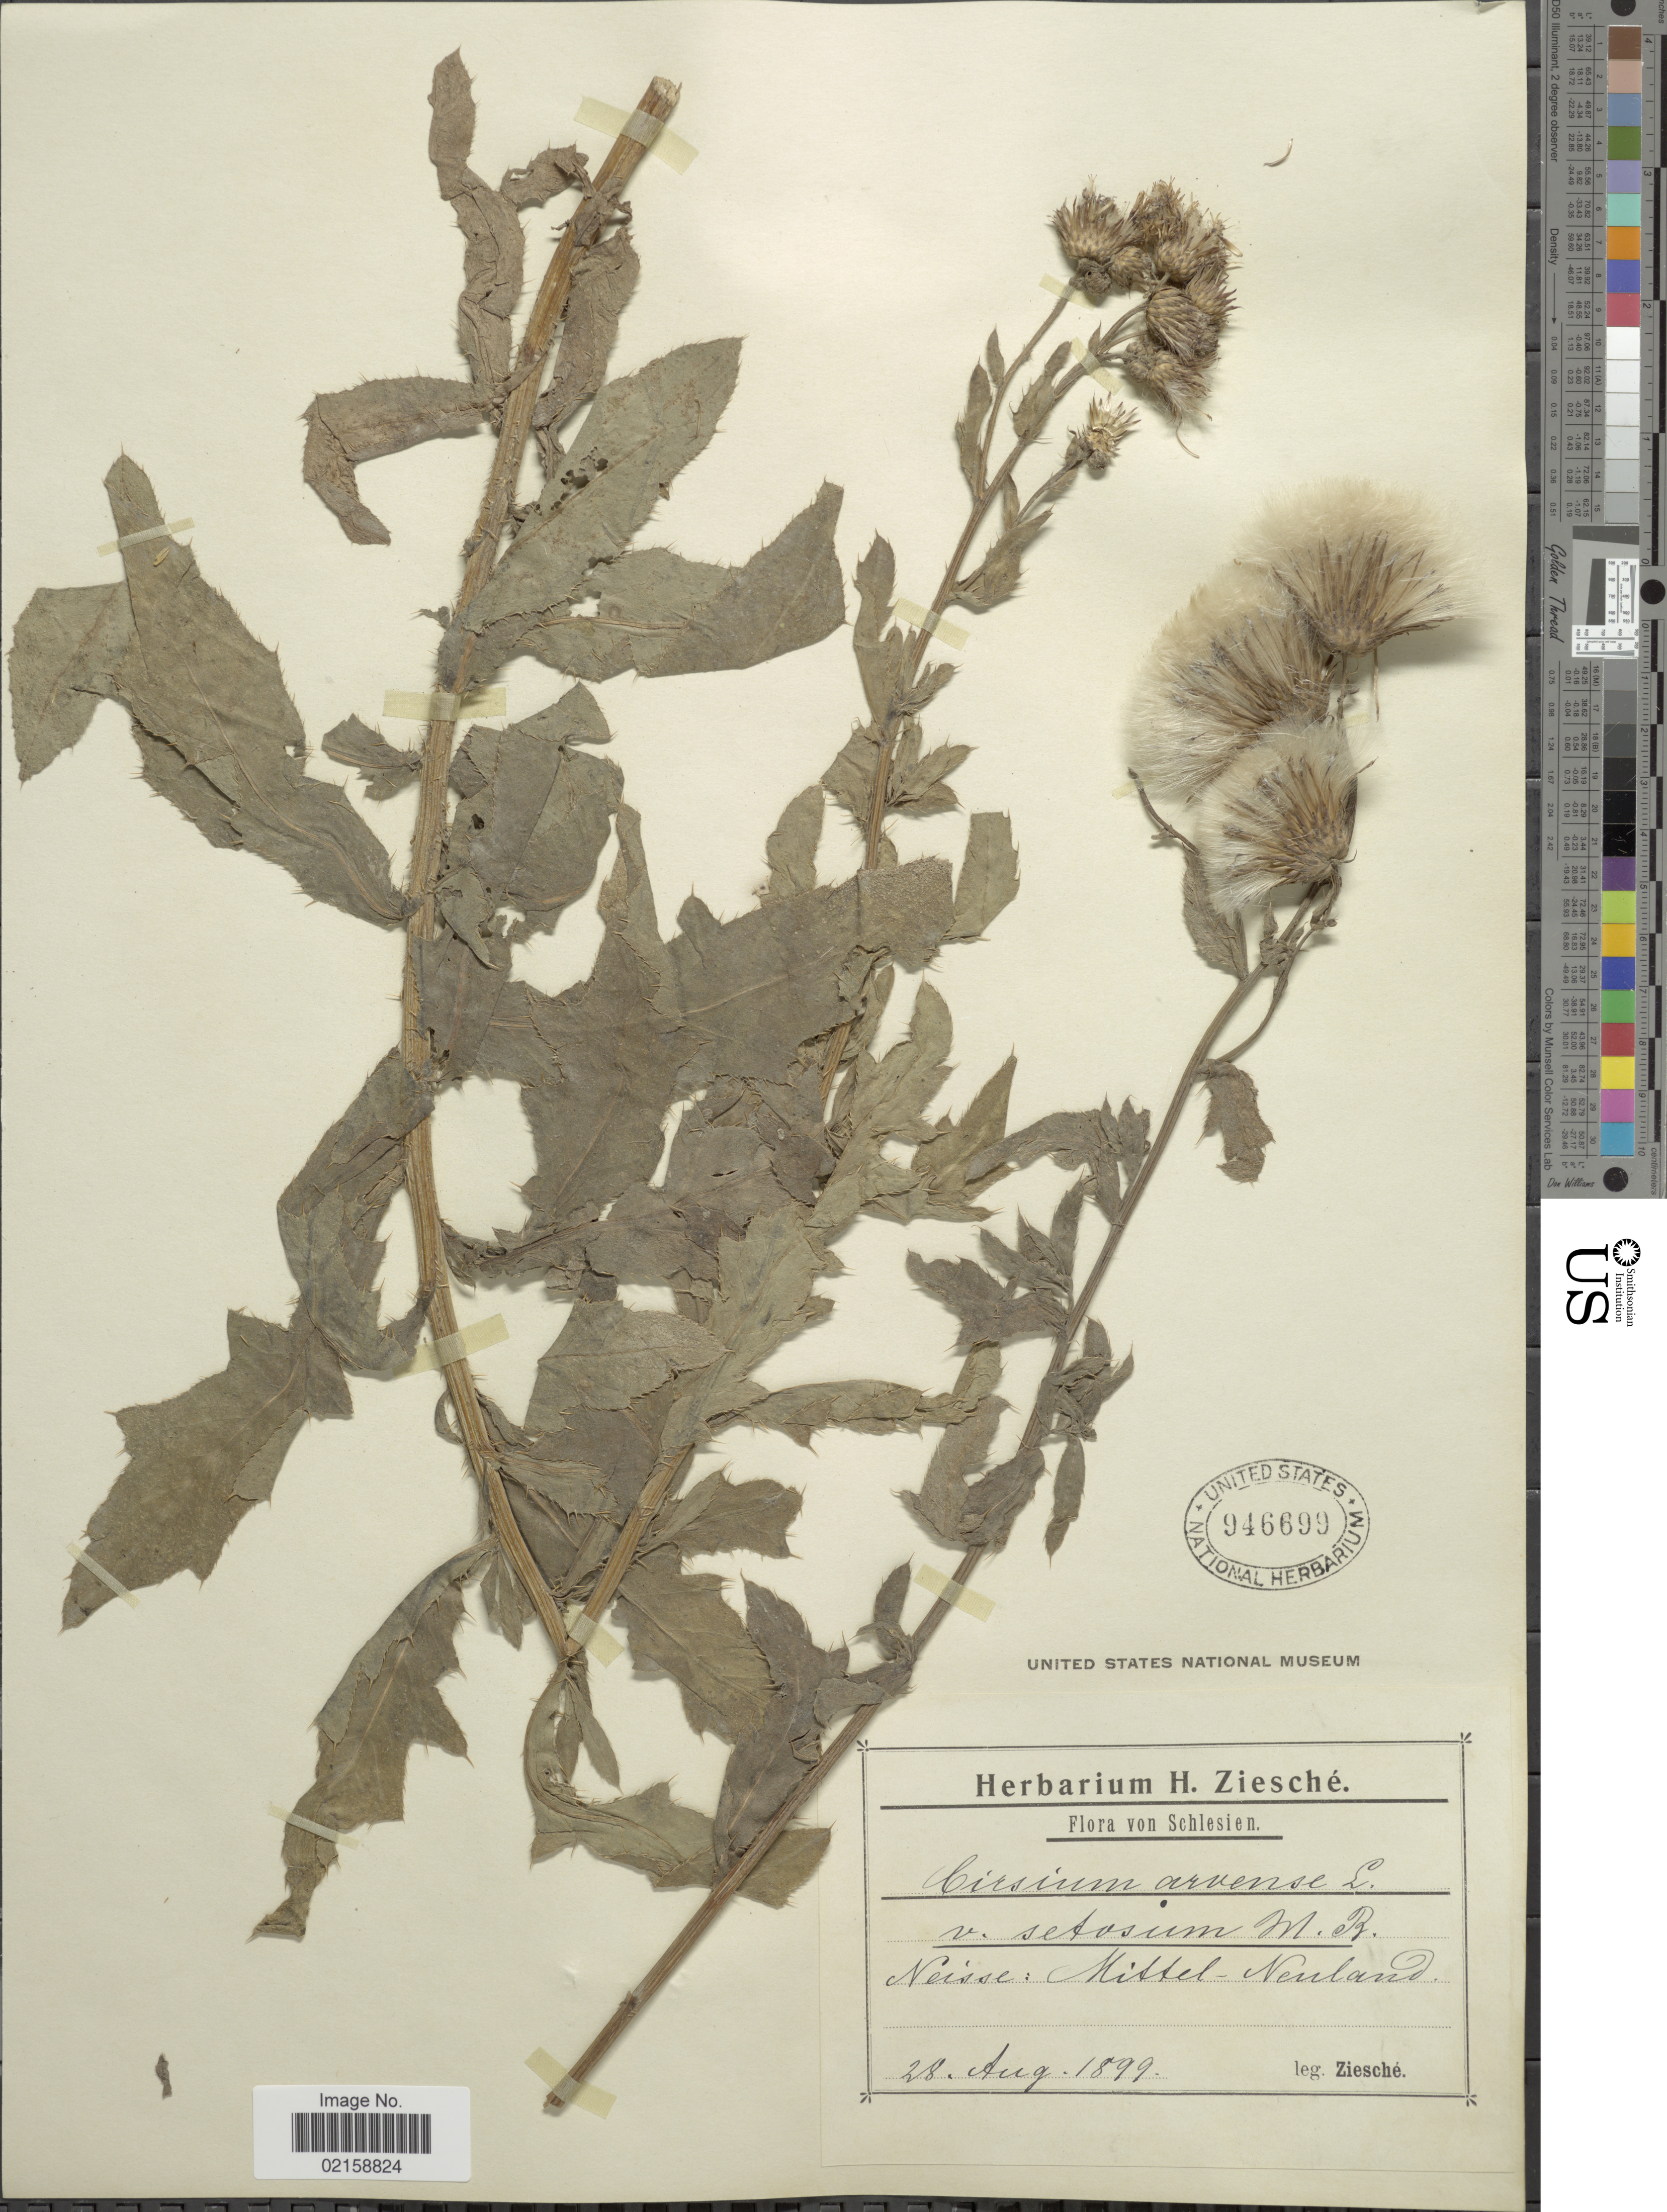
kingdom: Plantae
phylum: Tracheophyta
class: Magnoliopsida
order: Asterales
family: Asteraceae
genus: Cirsium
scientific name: Cirsium arvense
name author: (L.) Scop.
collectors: Ziesché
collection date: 1899-08-28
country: Czechia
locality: Schlesien, Neisse: Mittel [interpreted]-Neuland.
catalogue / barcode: US 946699